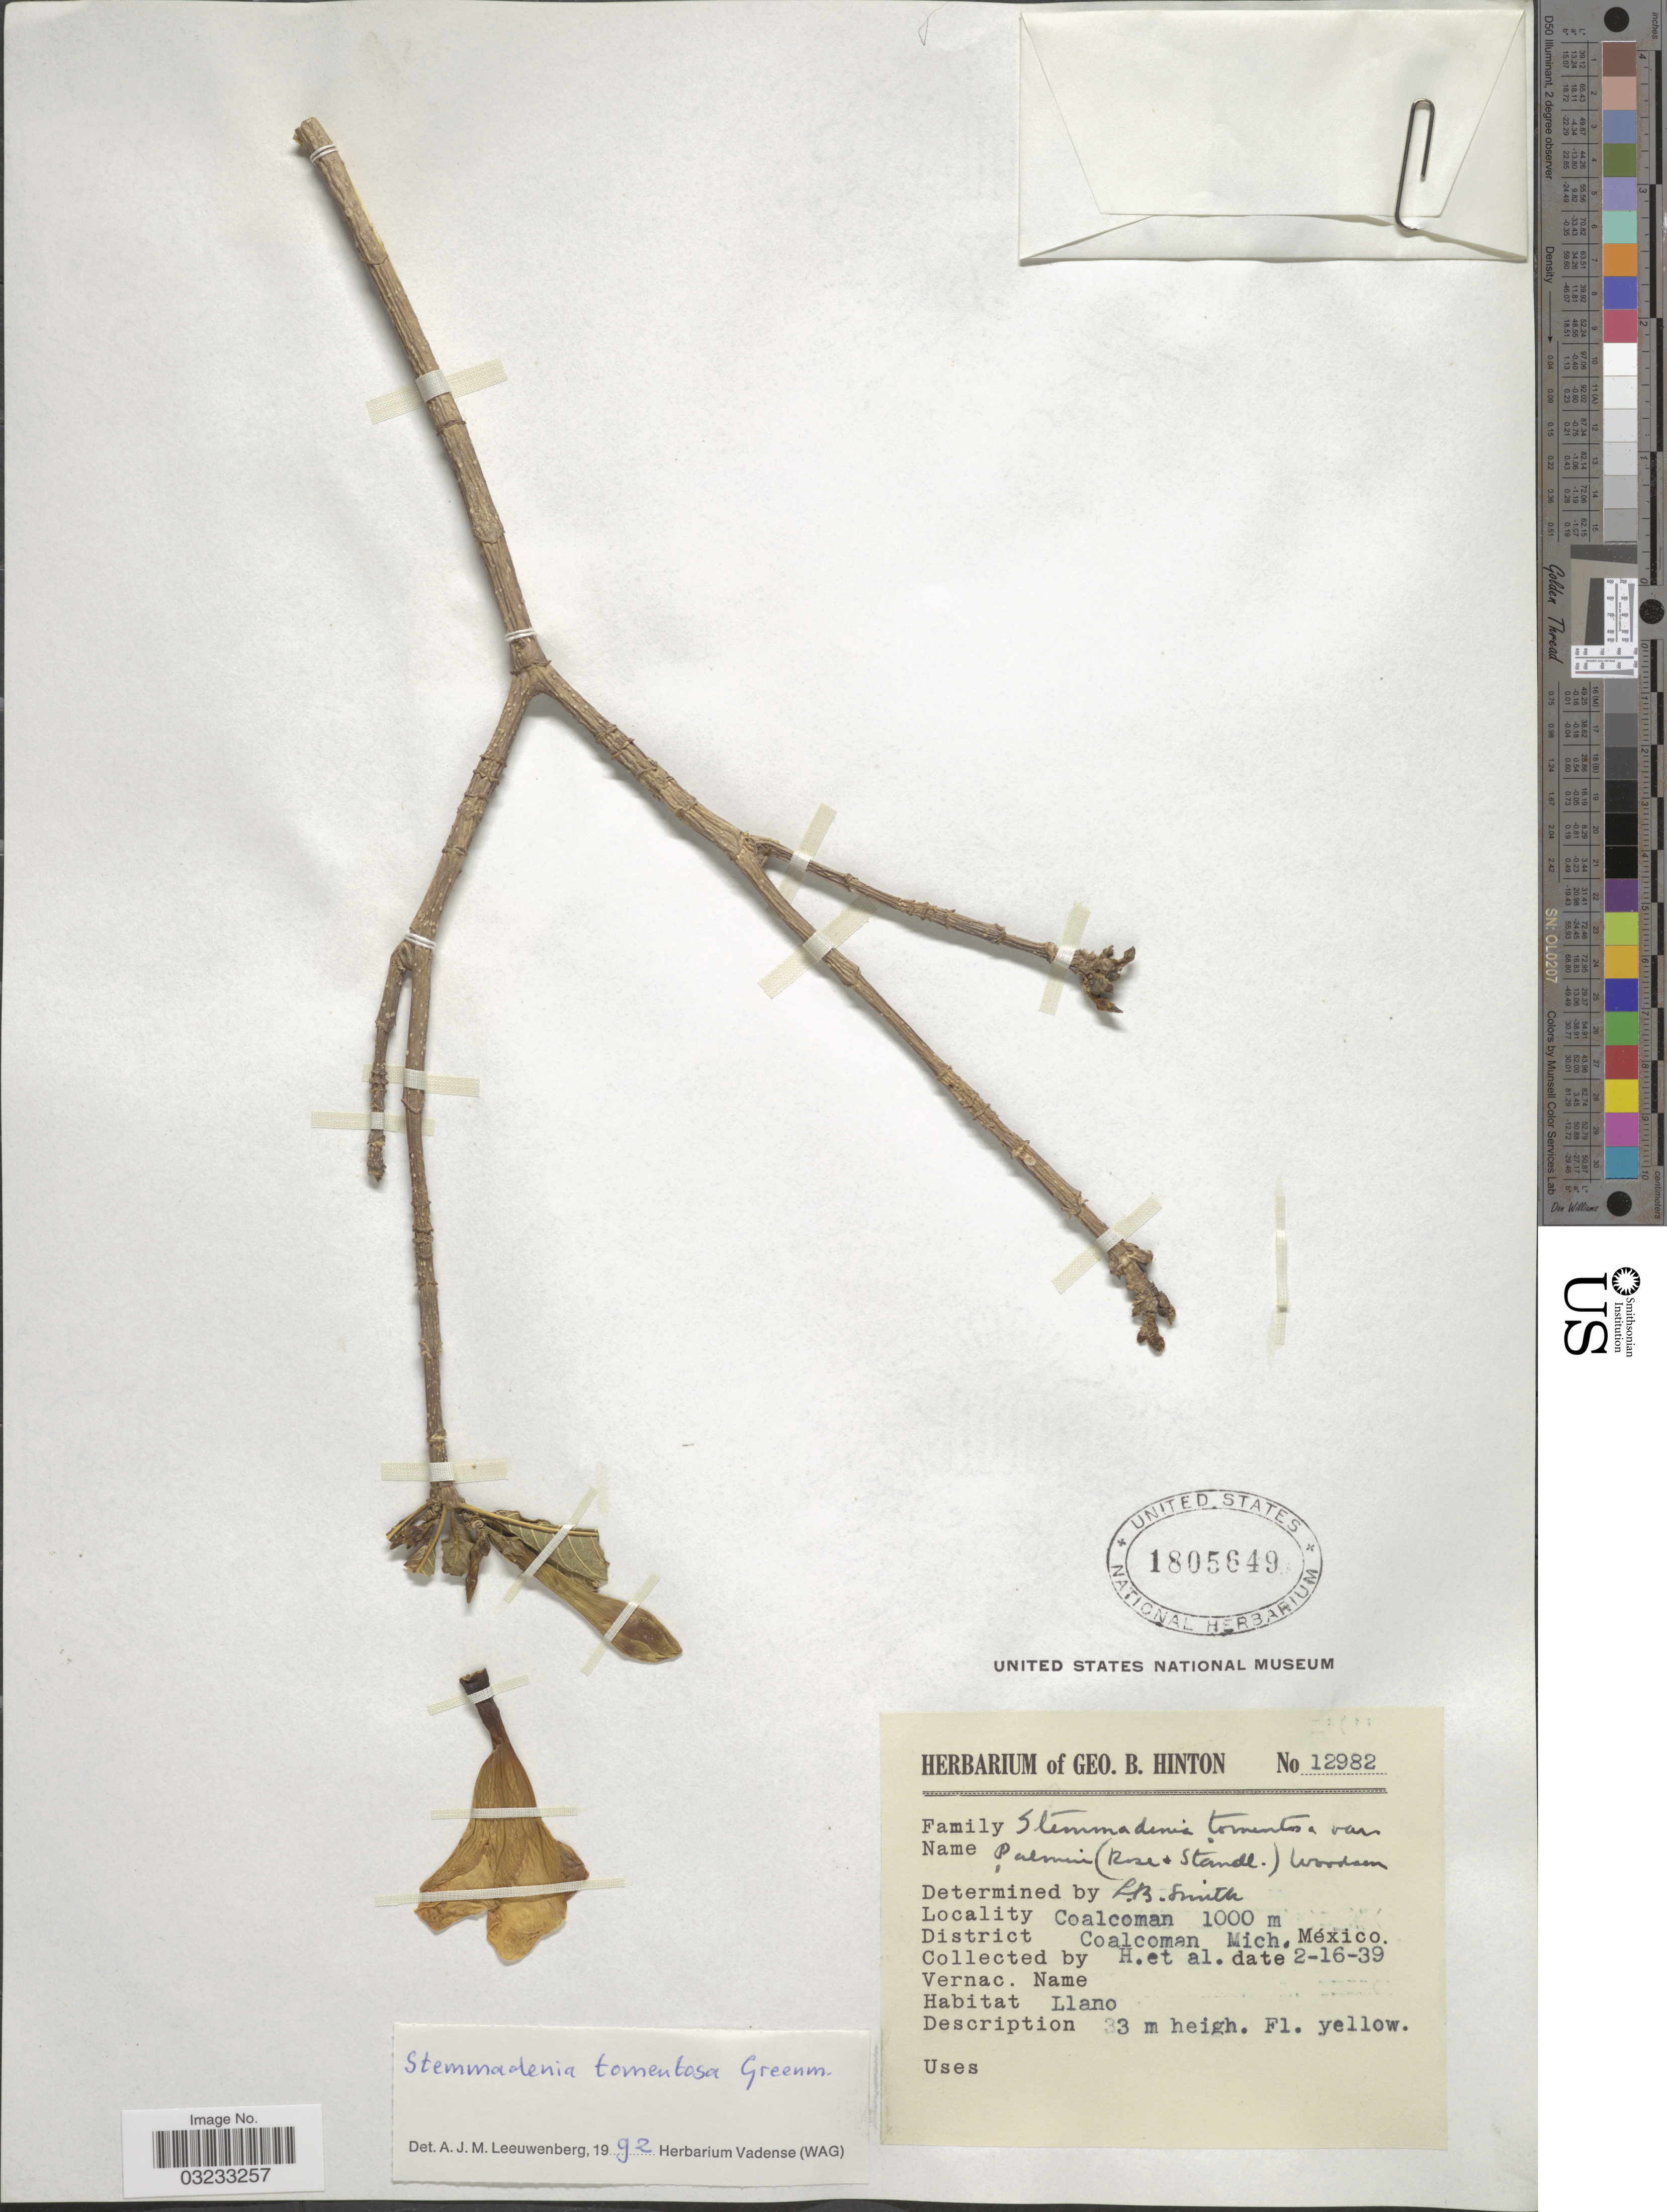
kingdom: Plantae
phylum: Tracheophyta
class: Magnoliopsida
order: Gentianales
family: Apocynaceae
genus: Stemmadenia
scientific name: Stemmadenia tomentosa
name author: Greenm.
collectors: G. B. Hinton & et al.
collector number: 12982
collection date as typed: Transcribed d/m/y: 16/2/39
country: Mexico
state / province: Michoacán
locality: Coalcoman, District Coalcoman.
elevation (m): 1000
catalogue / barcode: US 1805649